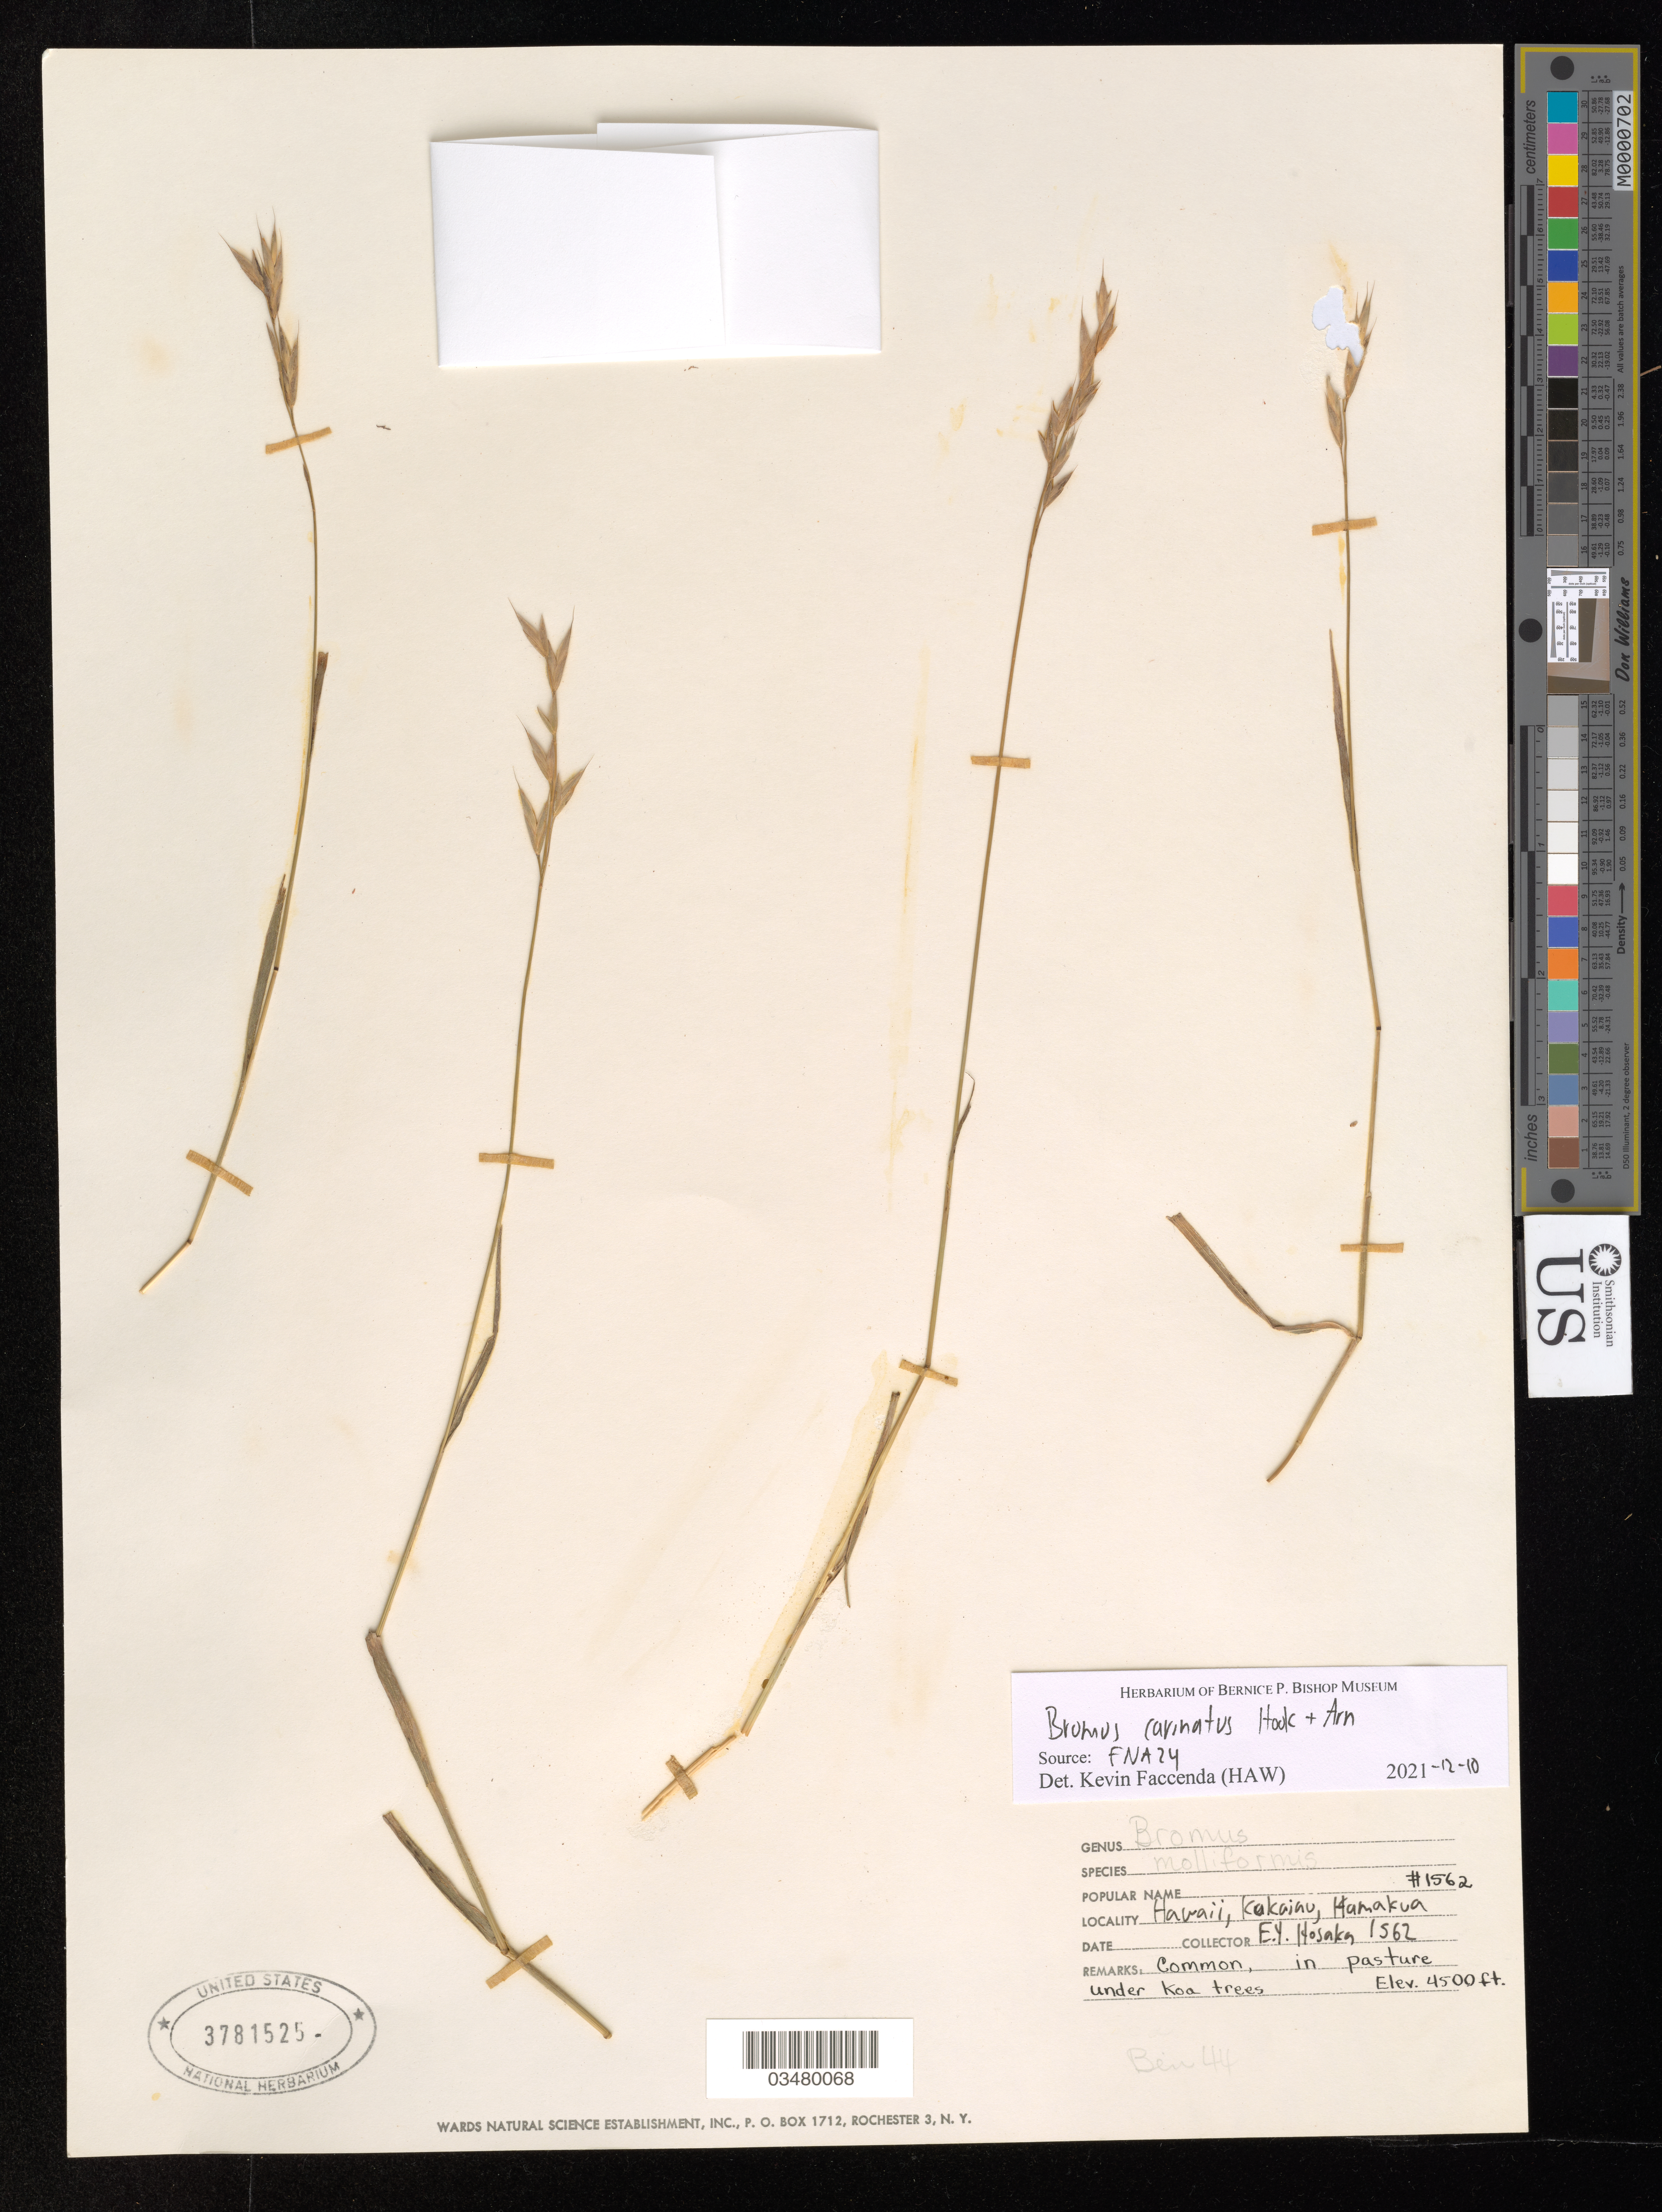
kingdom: Plantae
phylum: Tracheophyta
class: Liliopsida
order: Poales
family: Poaceae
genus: Bromus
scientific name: Bromus carinatus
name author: Hook. & Arn.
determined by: Faccenda, K.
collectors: E. Y. Hosaka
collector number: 1562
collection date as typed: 08-28-1936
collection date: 1936-08-28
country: United States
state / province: Hawaii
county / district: Hawaii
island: Hawaii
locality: Kukainu, Hamakua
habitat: Pasture, under trees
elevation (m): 1372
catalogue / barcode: US 3781525